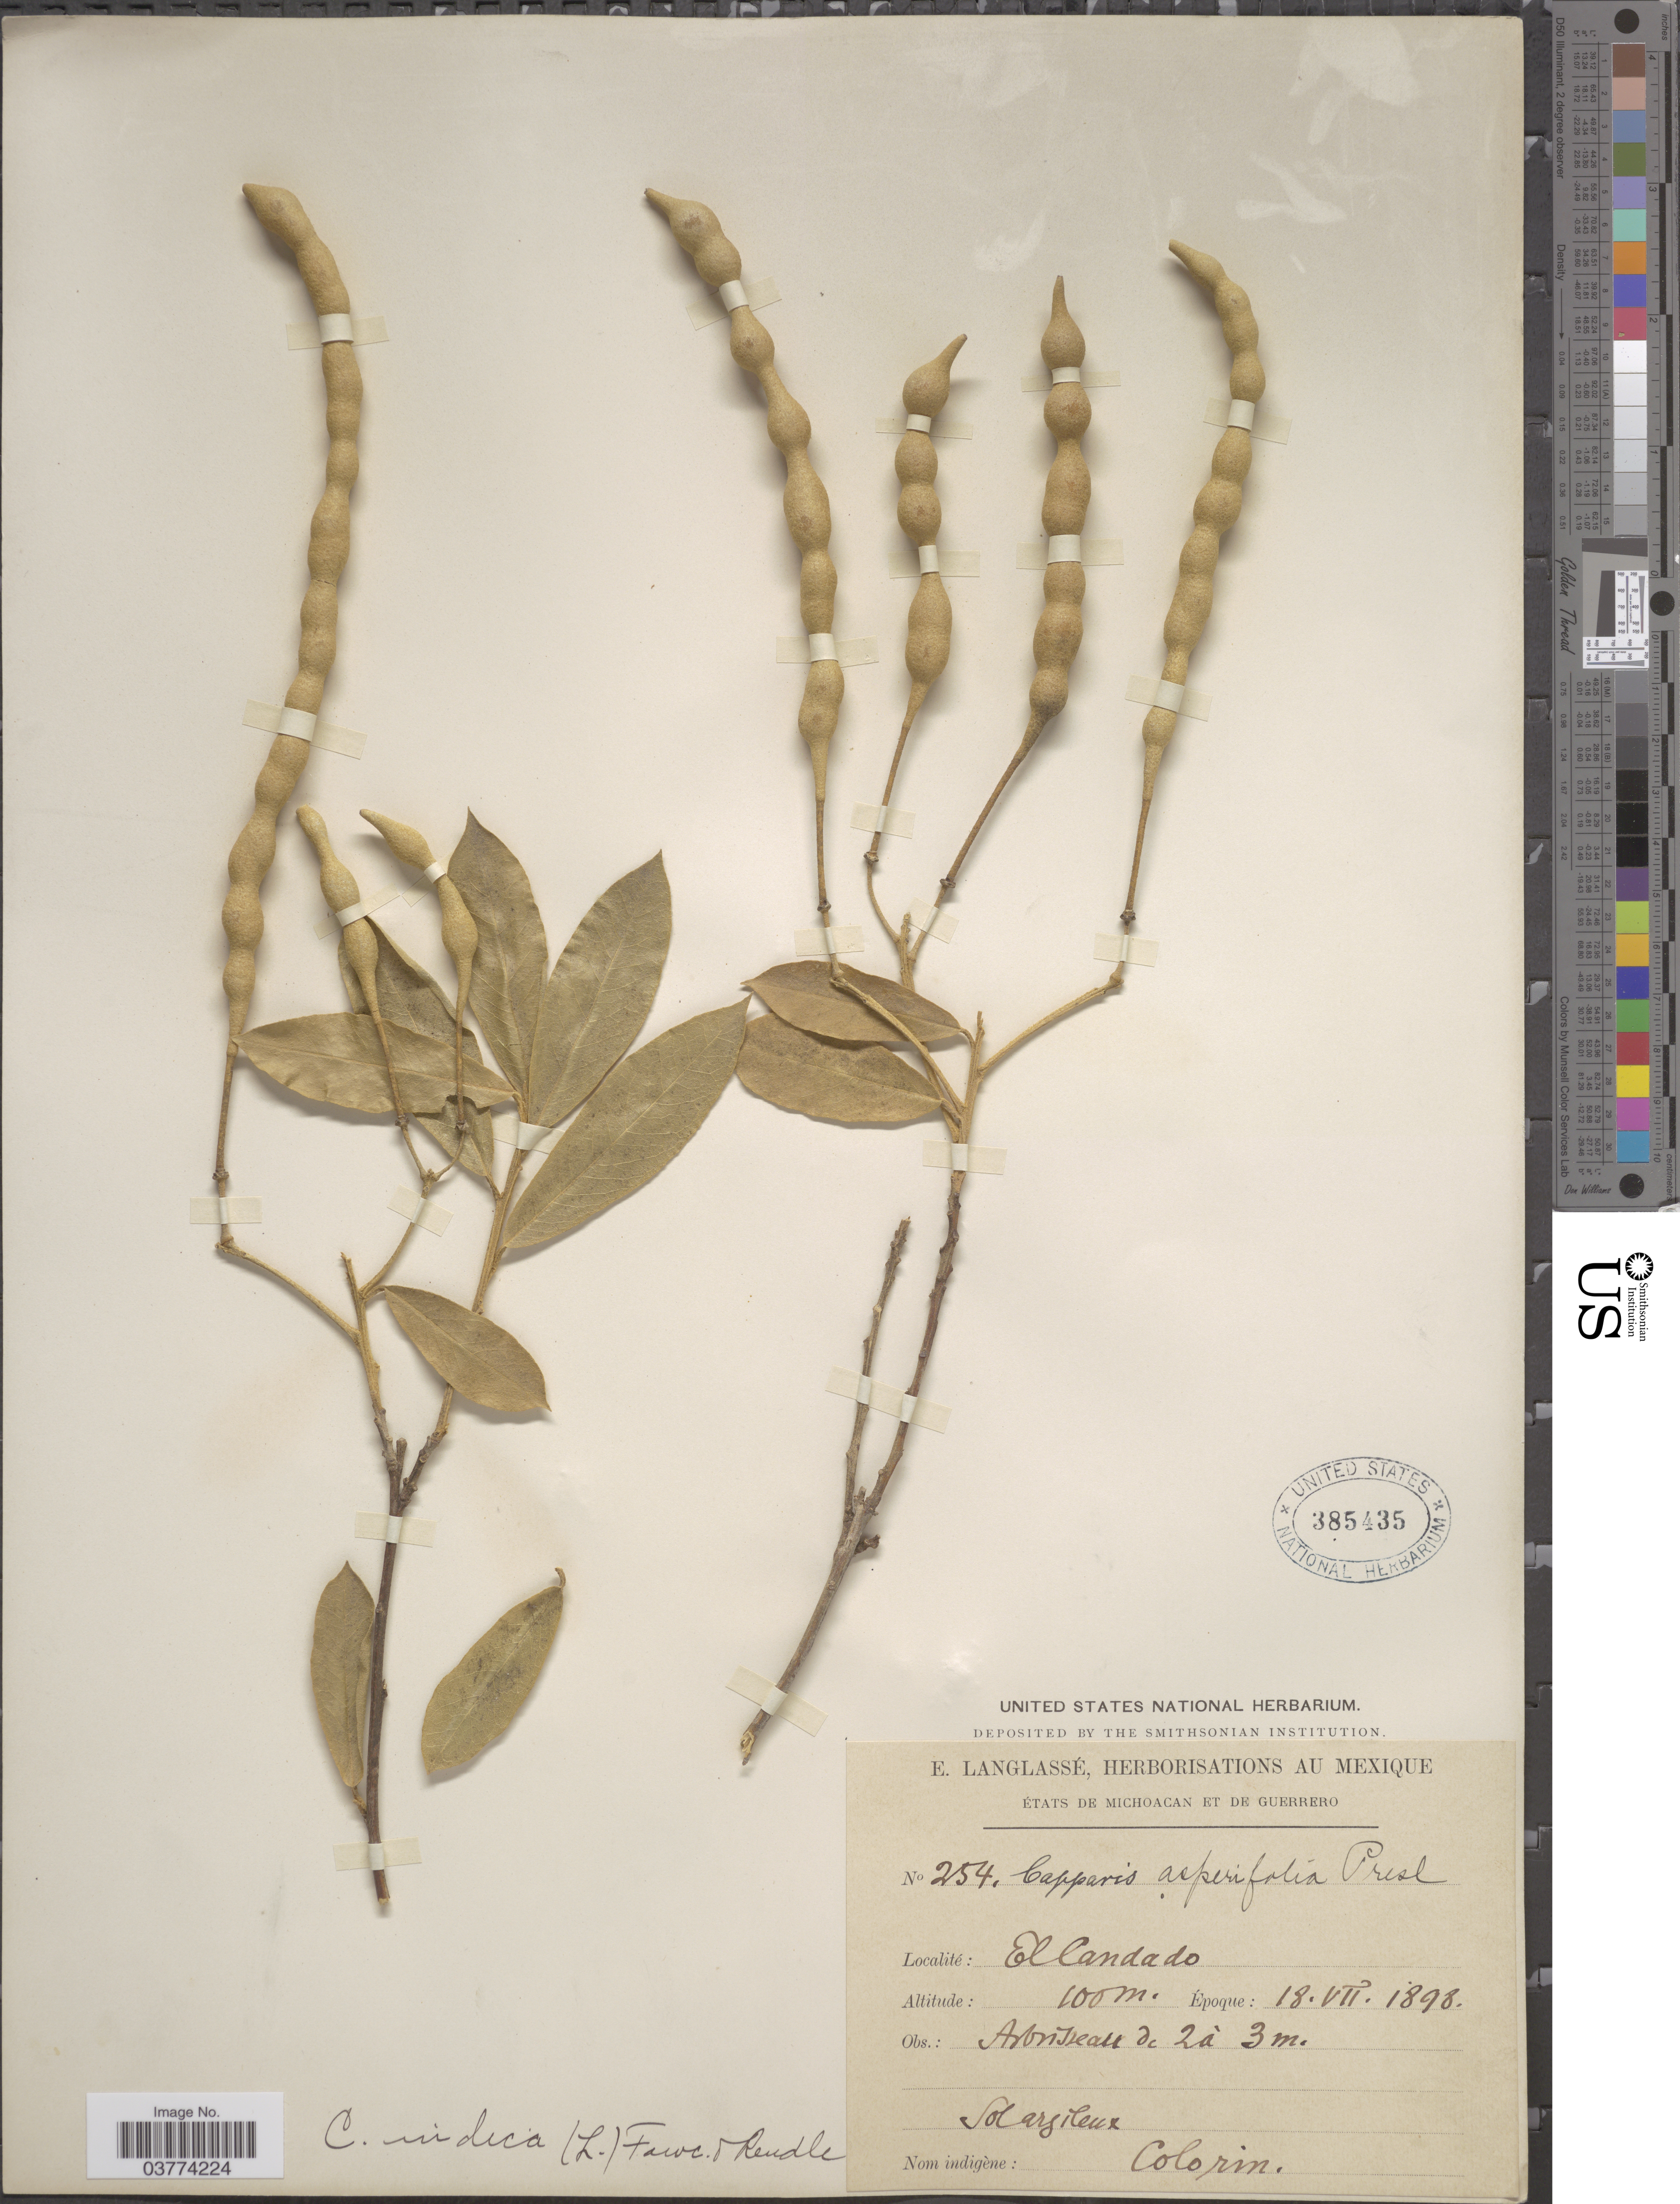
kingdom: Plantae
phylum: Tracheophyta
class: Magnoliopsida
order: Brassicales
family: Capparaceae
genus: Quadrella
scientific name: Quadrella indica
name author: (L.) Iltis & Cornejo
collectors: E. Langlassé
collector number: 254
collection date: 1898-07-18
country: Mexico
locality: Etats de Michoacan et de Guerrero. El Candado.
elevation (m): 100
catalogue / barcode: US 385435